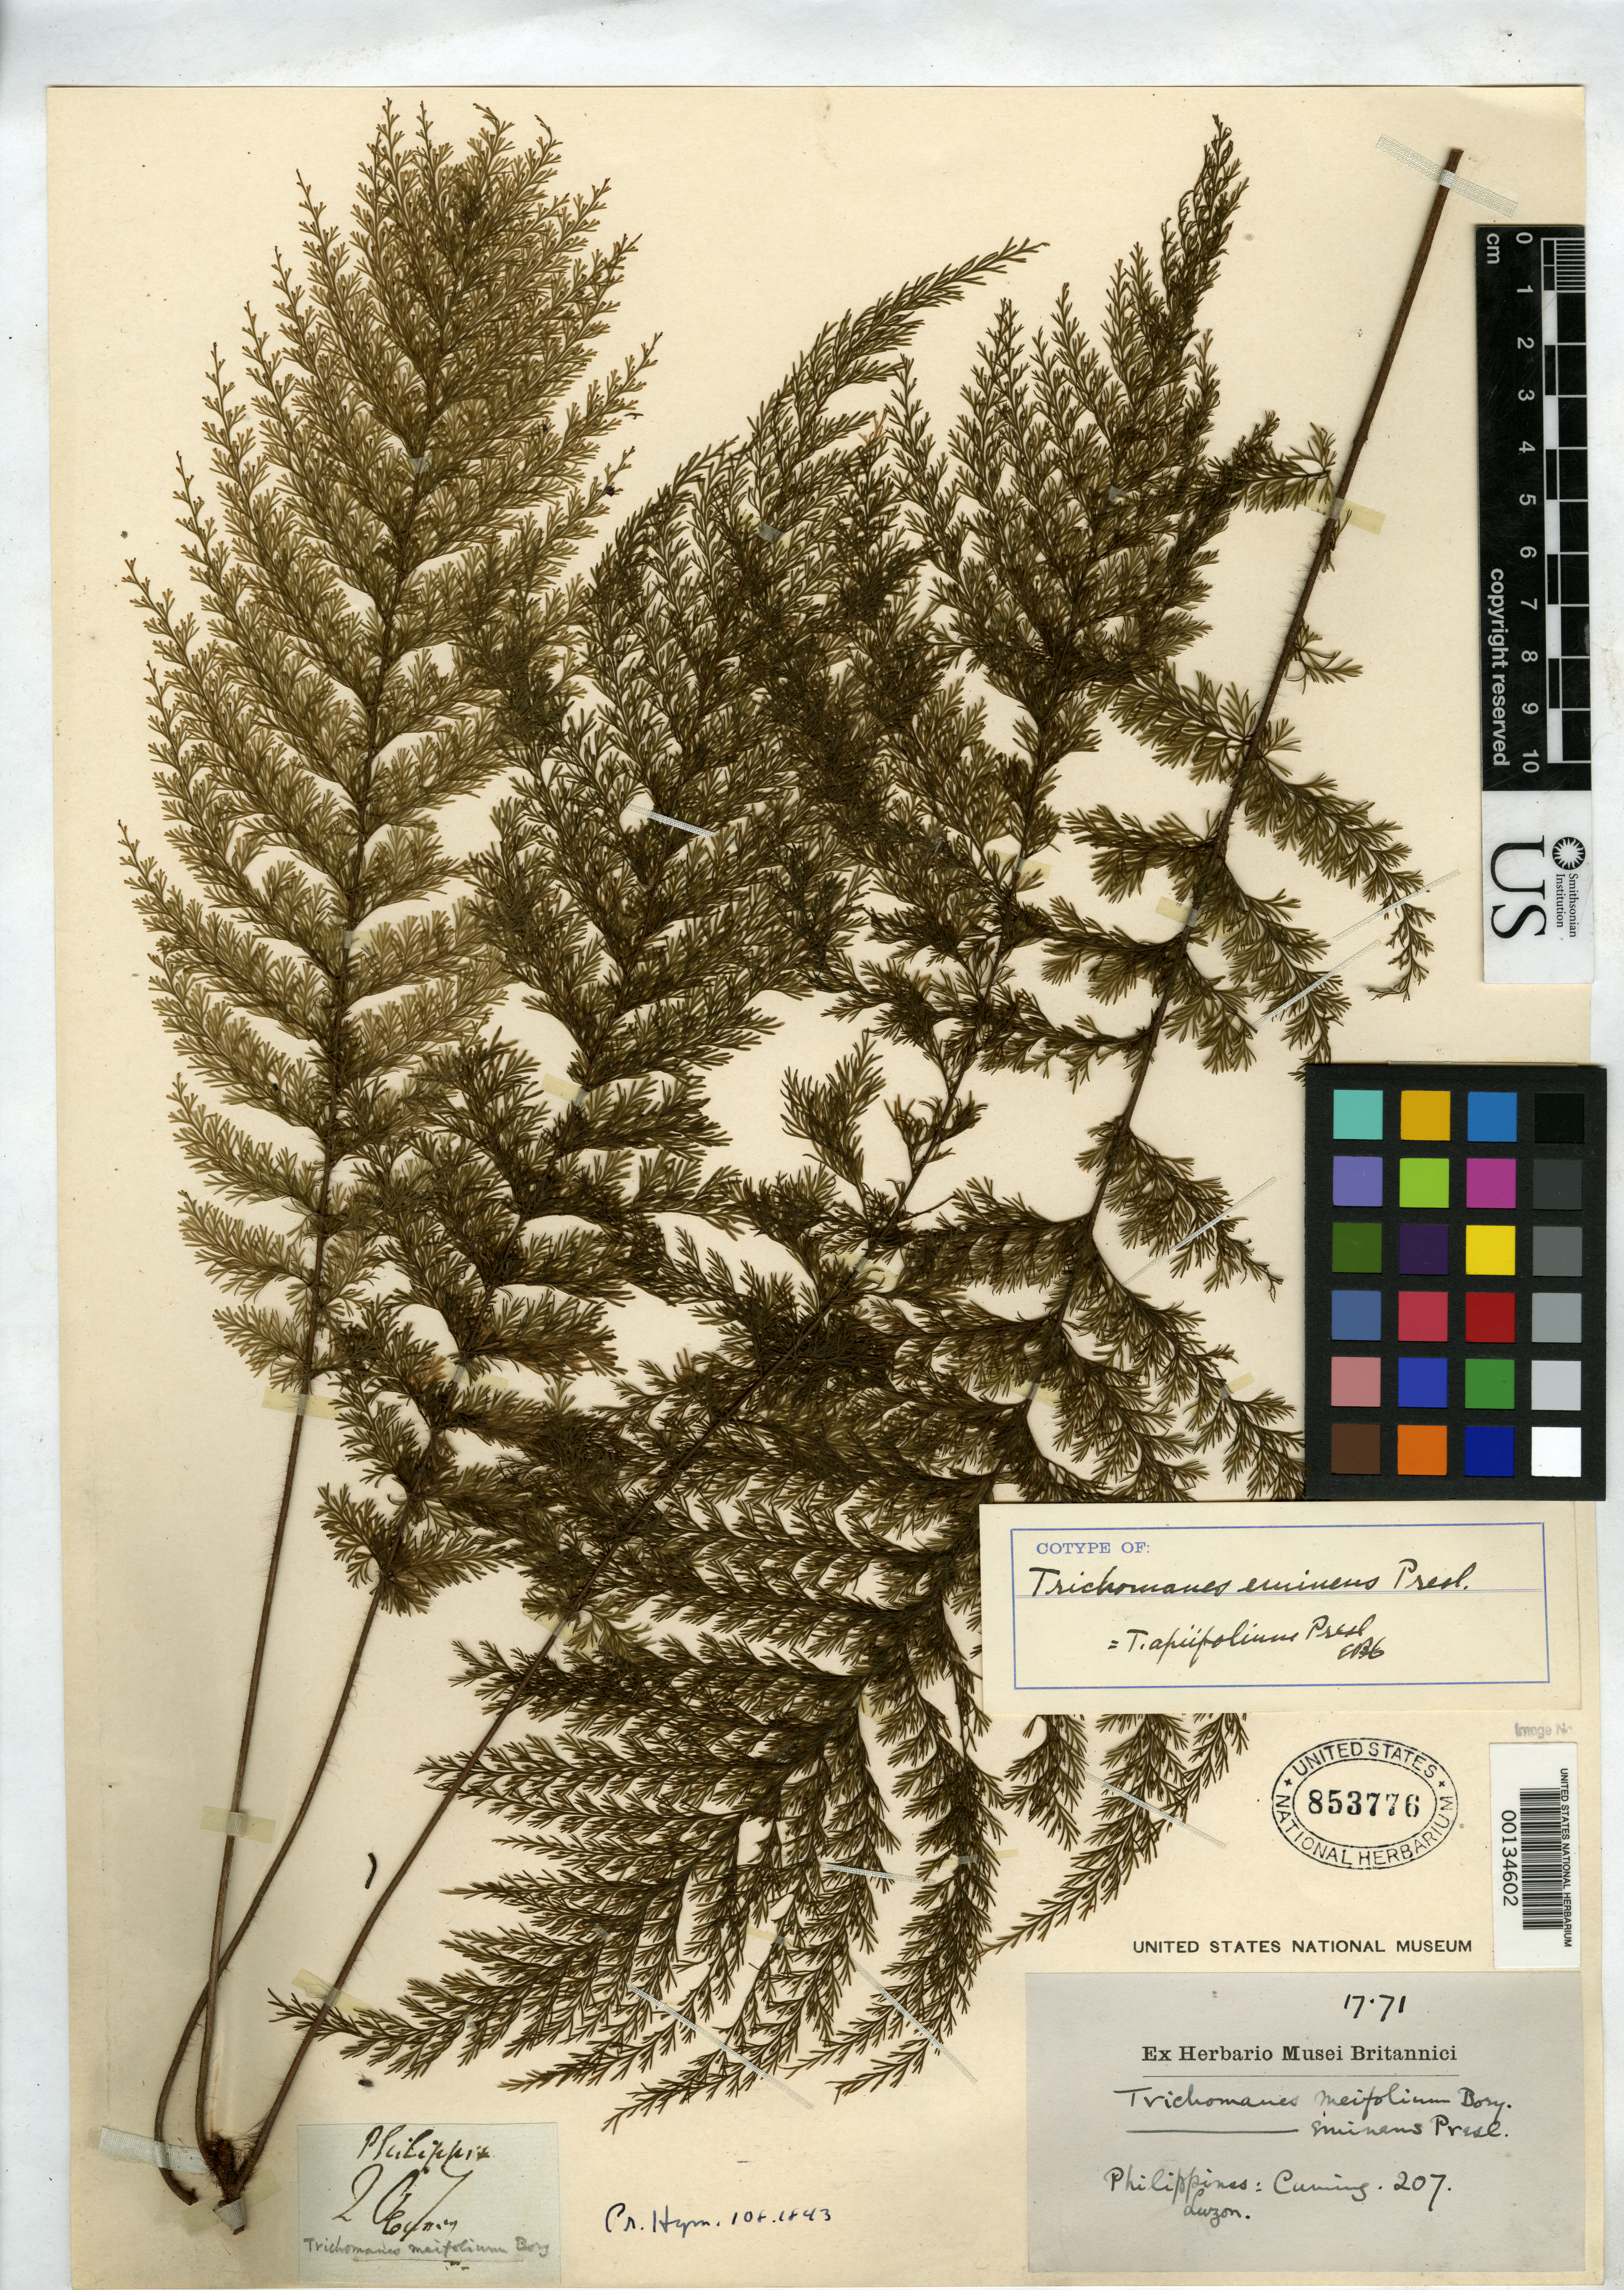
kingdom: Plantae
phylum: Tracheophyta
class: Polypodiopsida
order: Hymenophyllales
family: Hymenophyllaceae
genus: Trichomanes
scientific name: Trichomanes eminens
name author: C. Presl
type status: Type Collection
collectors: H. Cuming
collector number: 207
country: Philippines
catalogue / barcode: US 853776